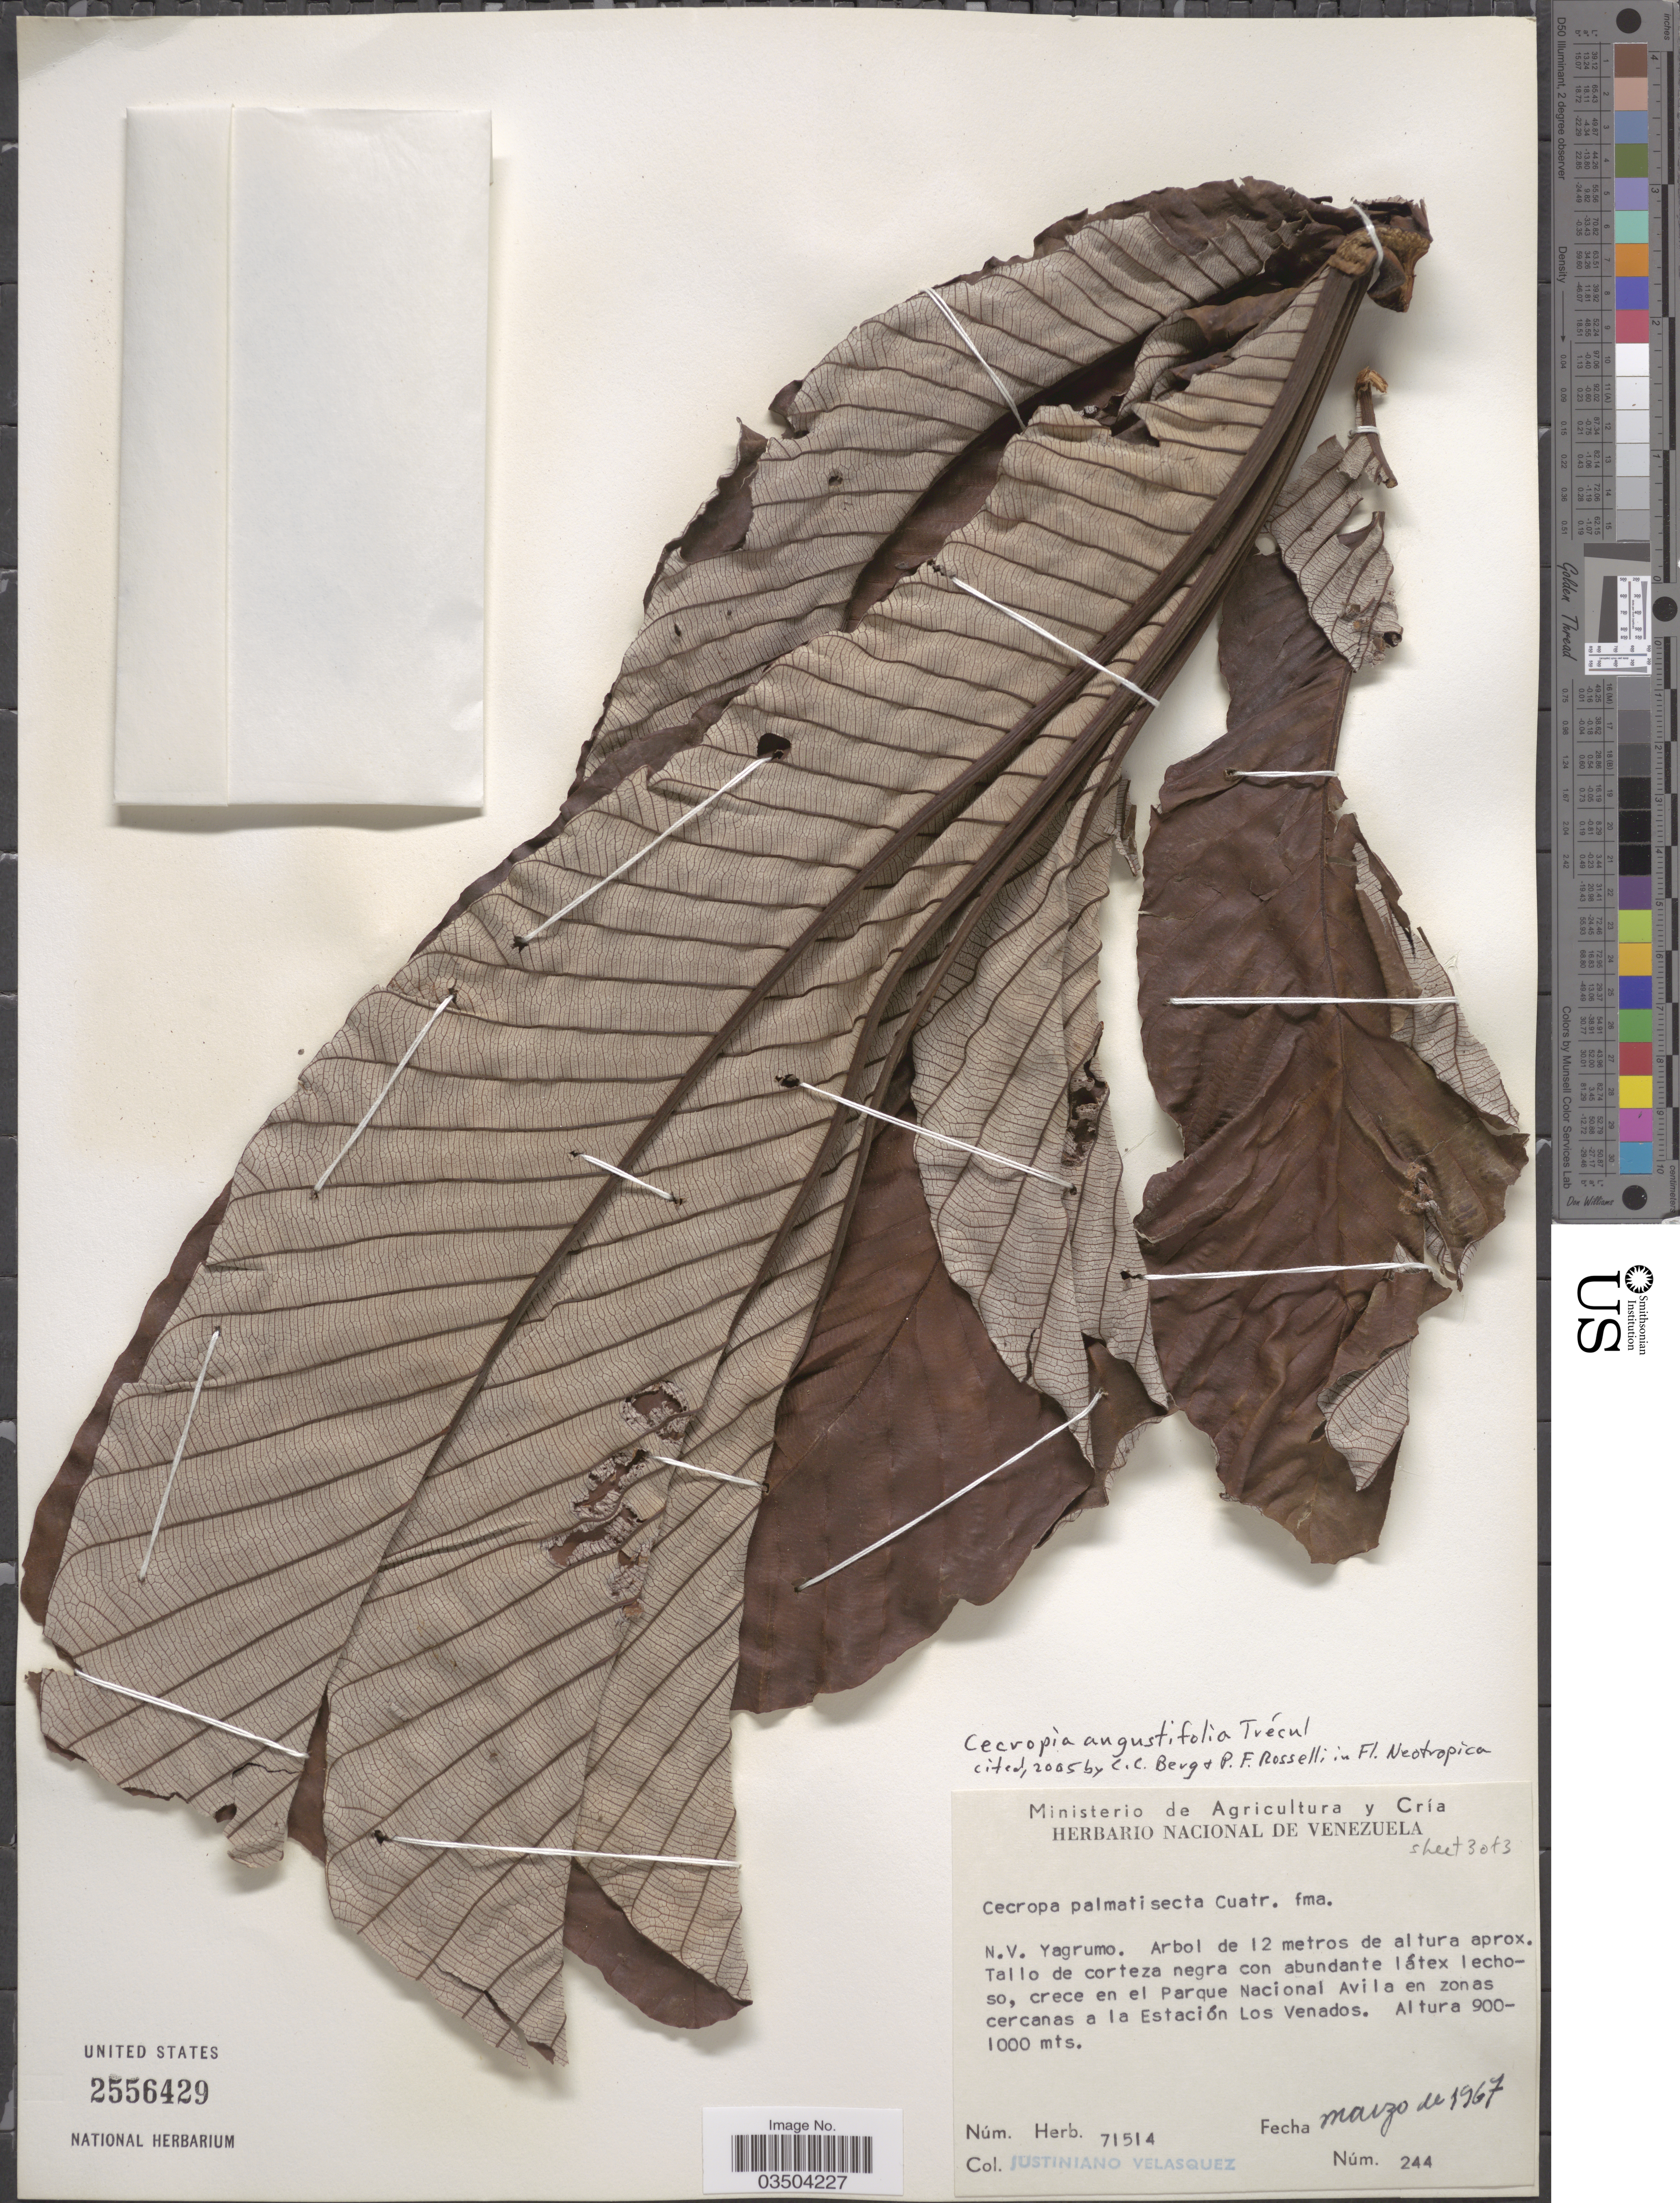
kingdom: Plantae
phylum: Tracheophyta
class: Magnoliopsida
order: Rosales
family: Urticaceae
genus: Cecropia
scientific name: Cecropia angustifolia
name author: Trécul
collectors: J. Velasquez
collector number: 244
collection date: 1967-03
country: Venezuela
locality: Crece en el Parque Nacional Avila en zonas cercanas a la Estación los Venados.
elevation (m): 900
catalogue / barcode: US 2556429